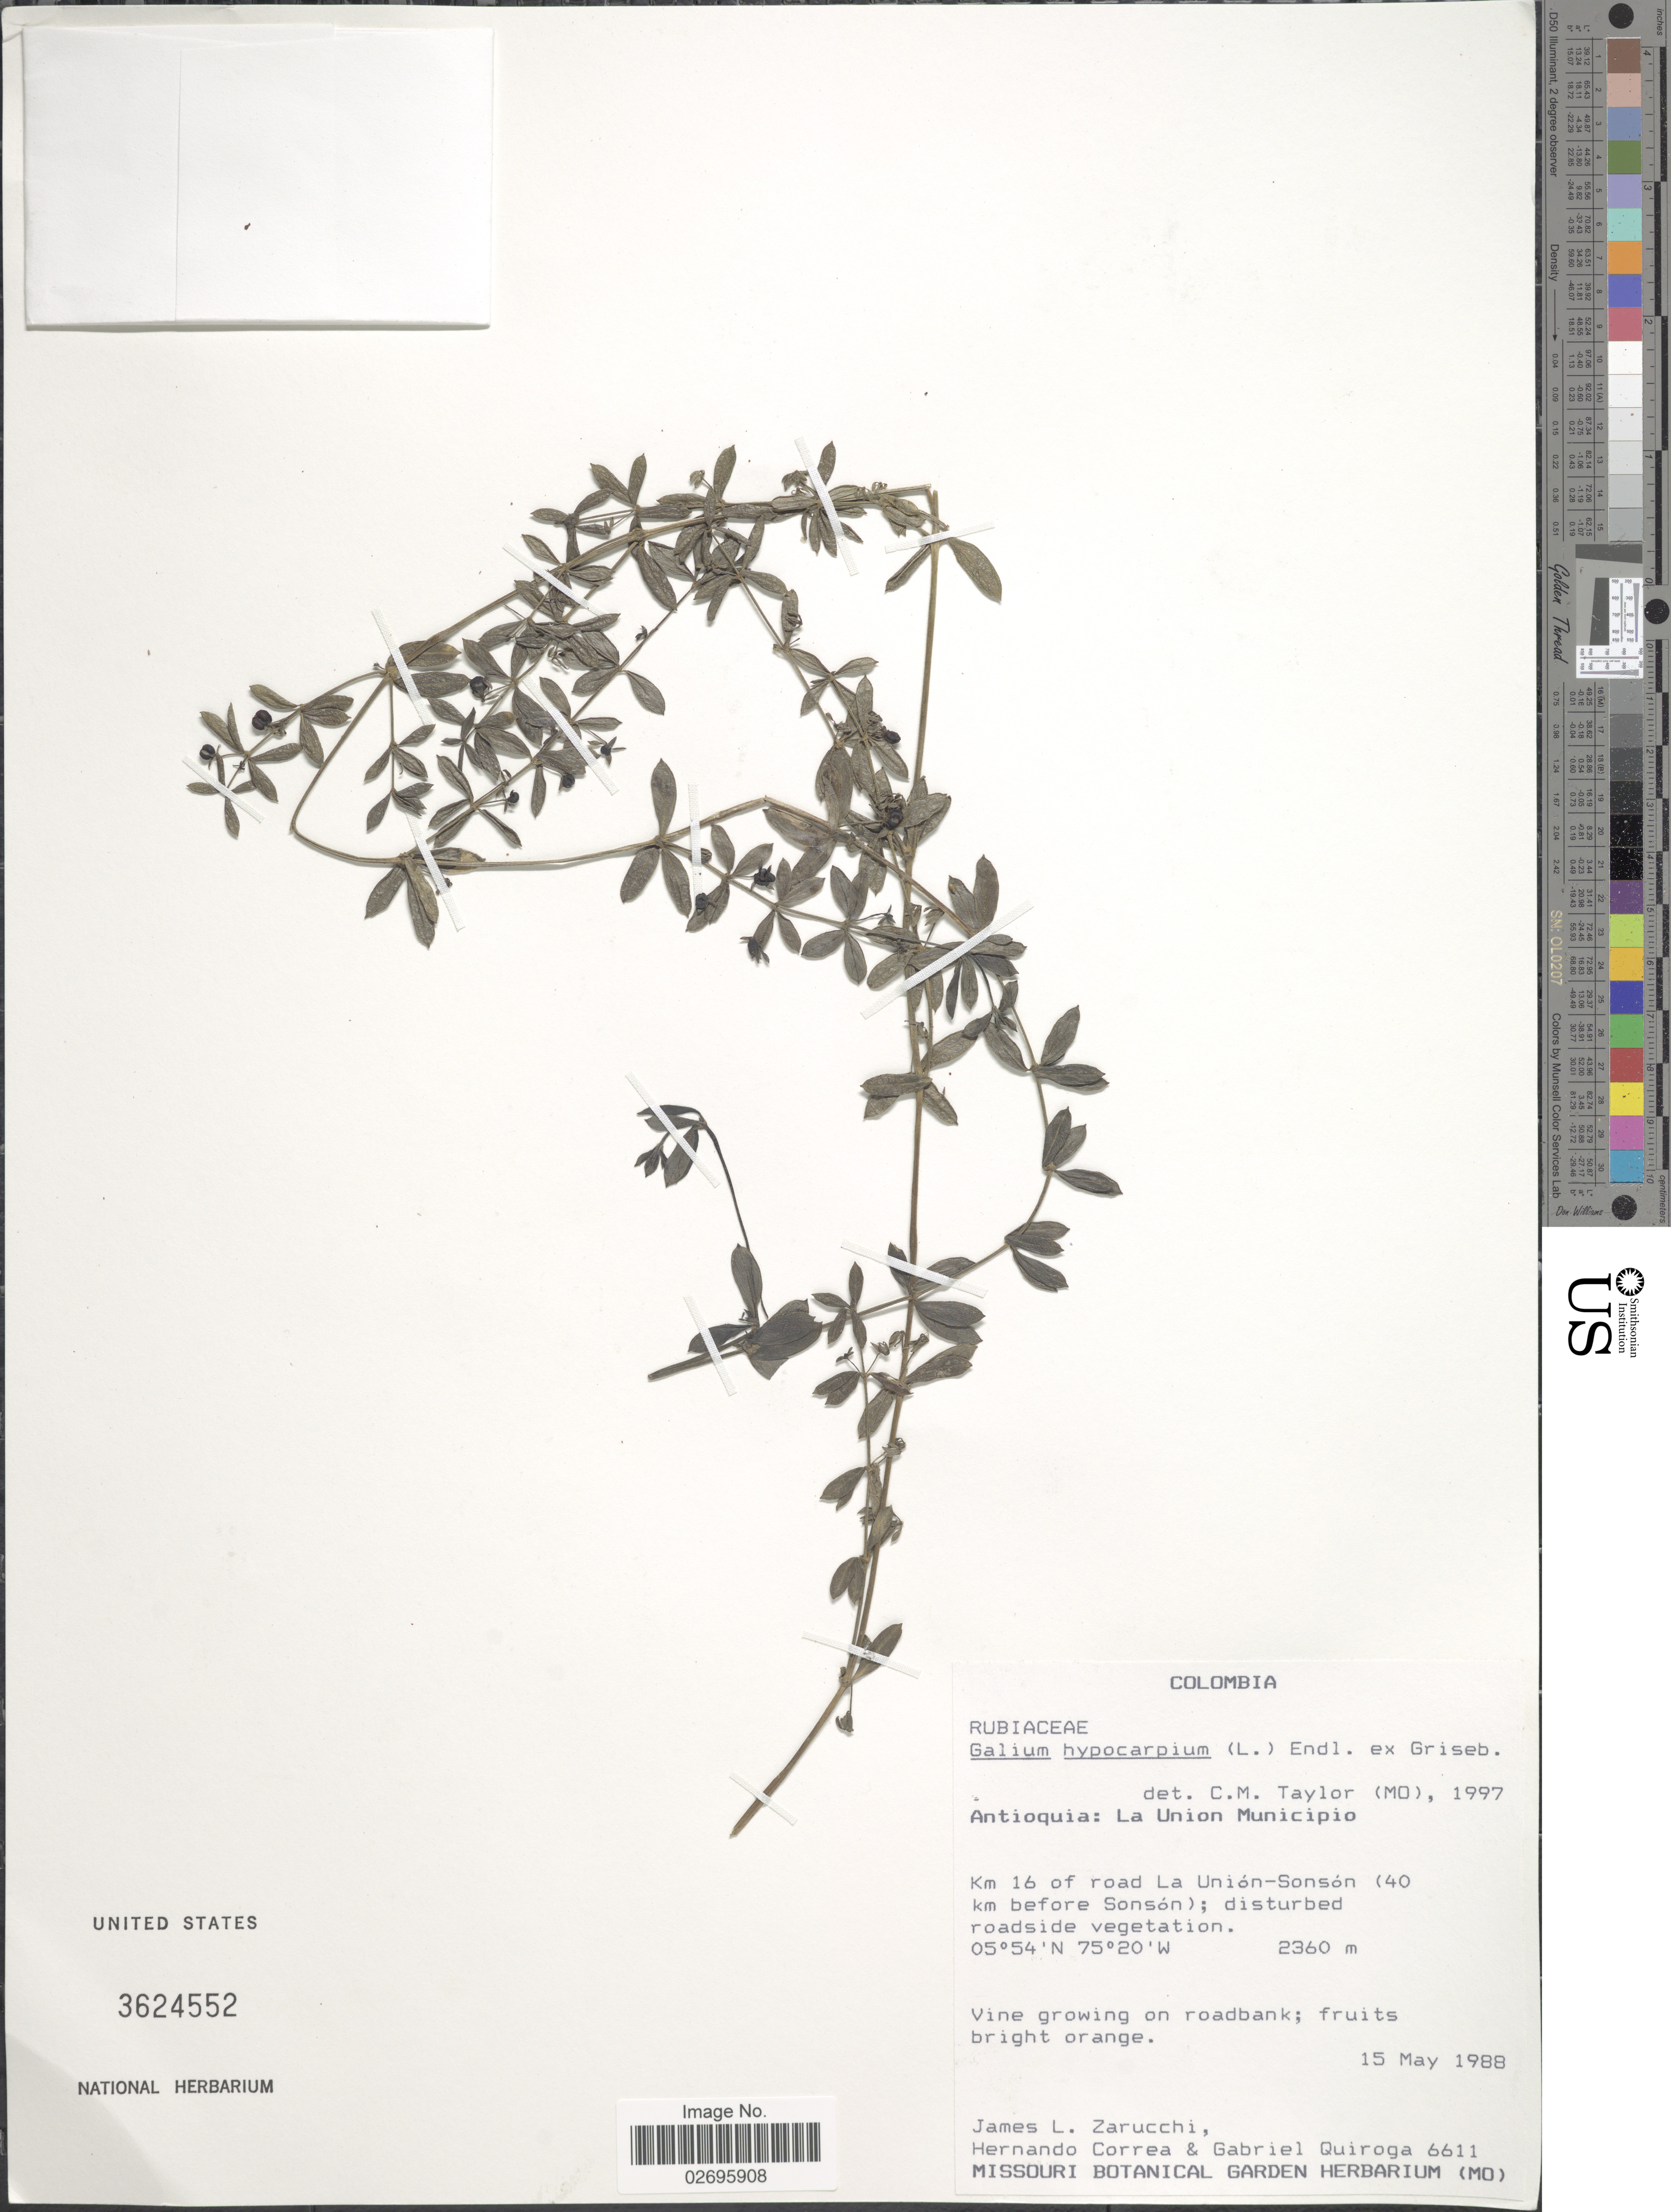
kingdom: Plantae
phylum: Tracheophyta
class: Magnoliopsida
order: Gentianales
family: Rubiaceae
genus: Galium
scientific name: Galium hypocarpium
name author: (L.) Endl. ex Griseb.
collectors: J. L. Zarucchi, H. Correa & G. Quiroga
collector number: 6611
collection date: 1988-05-15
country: Colombia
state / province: Antioquia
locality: La Union Municipio, Km 16 of road la Unión-Sonsón (40 km before Sonsón)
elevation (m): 2360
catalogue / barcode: US 3624552